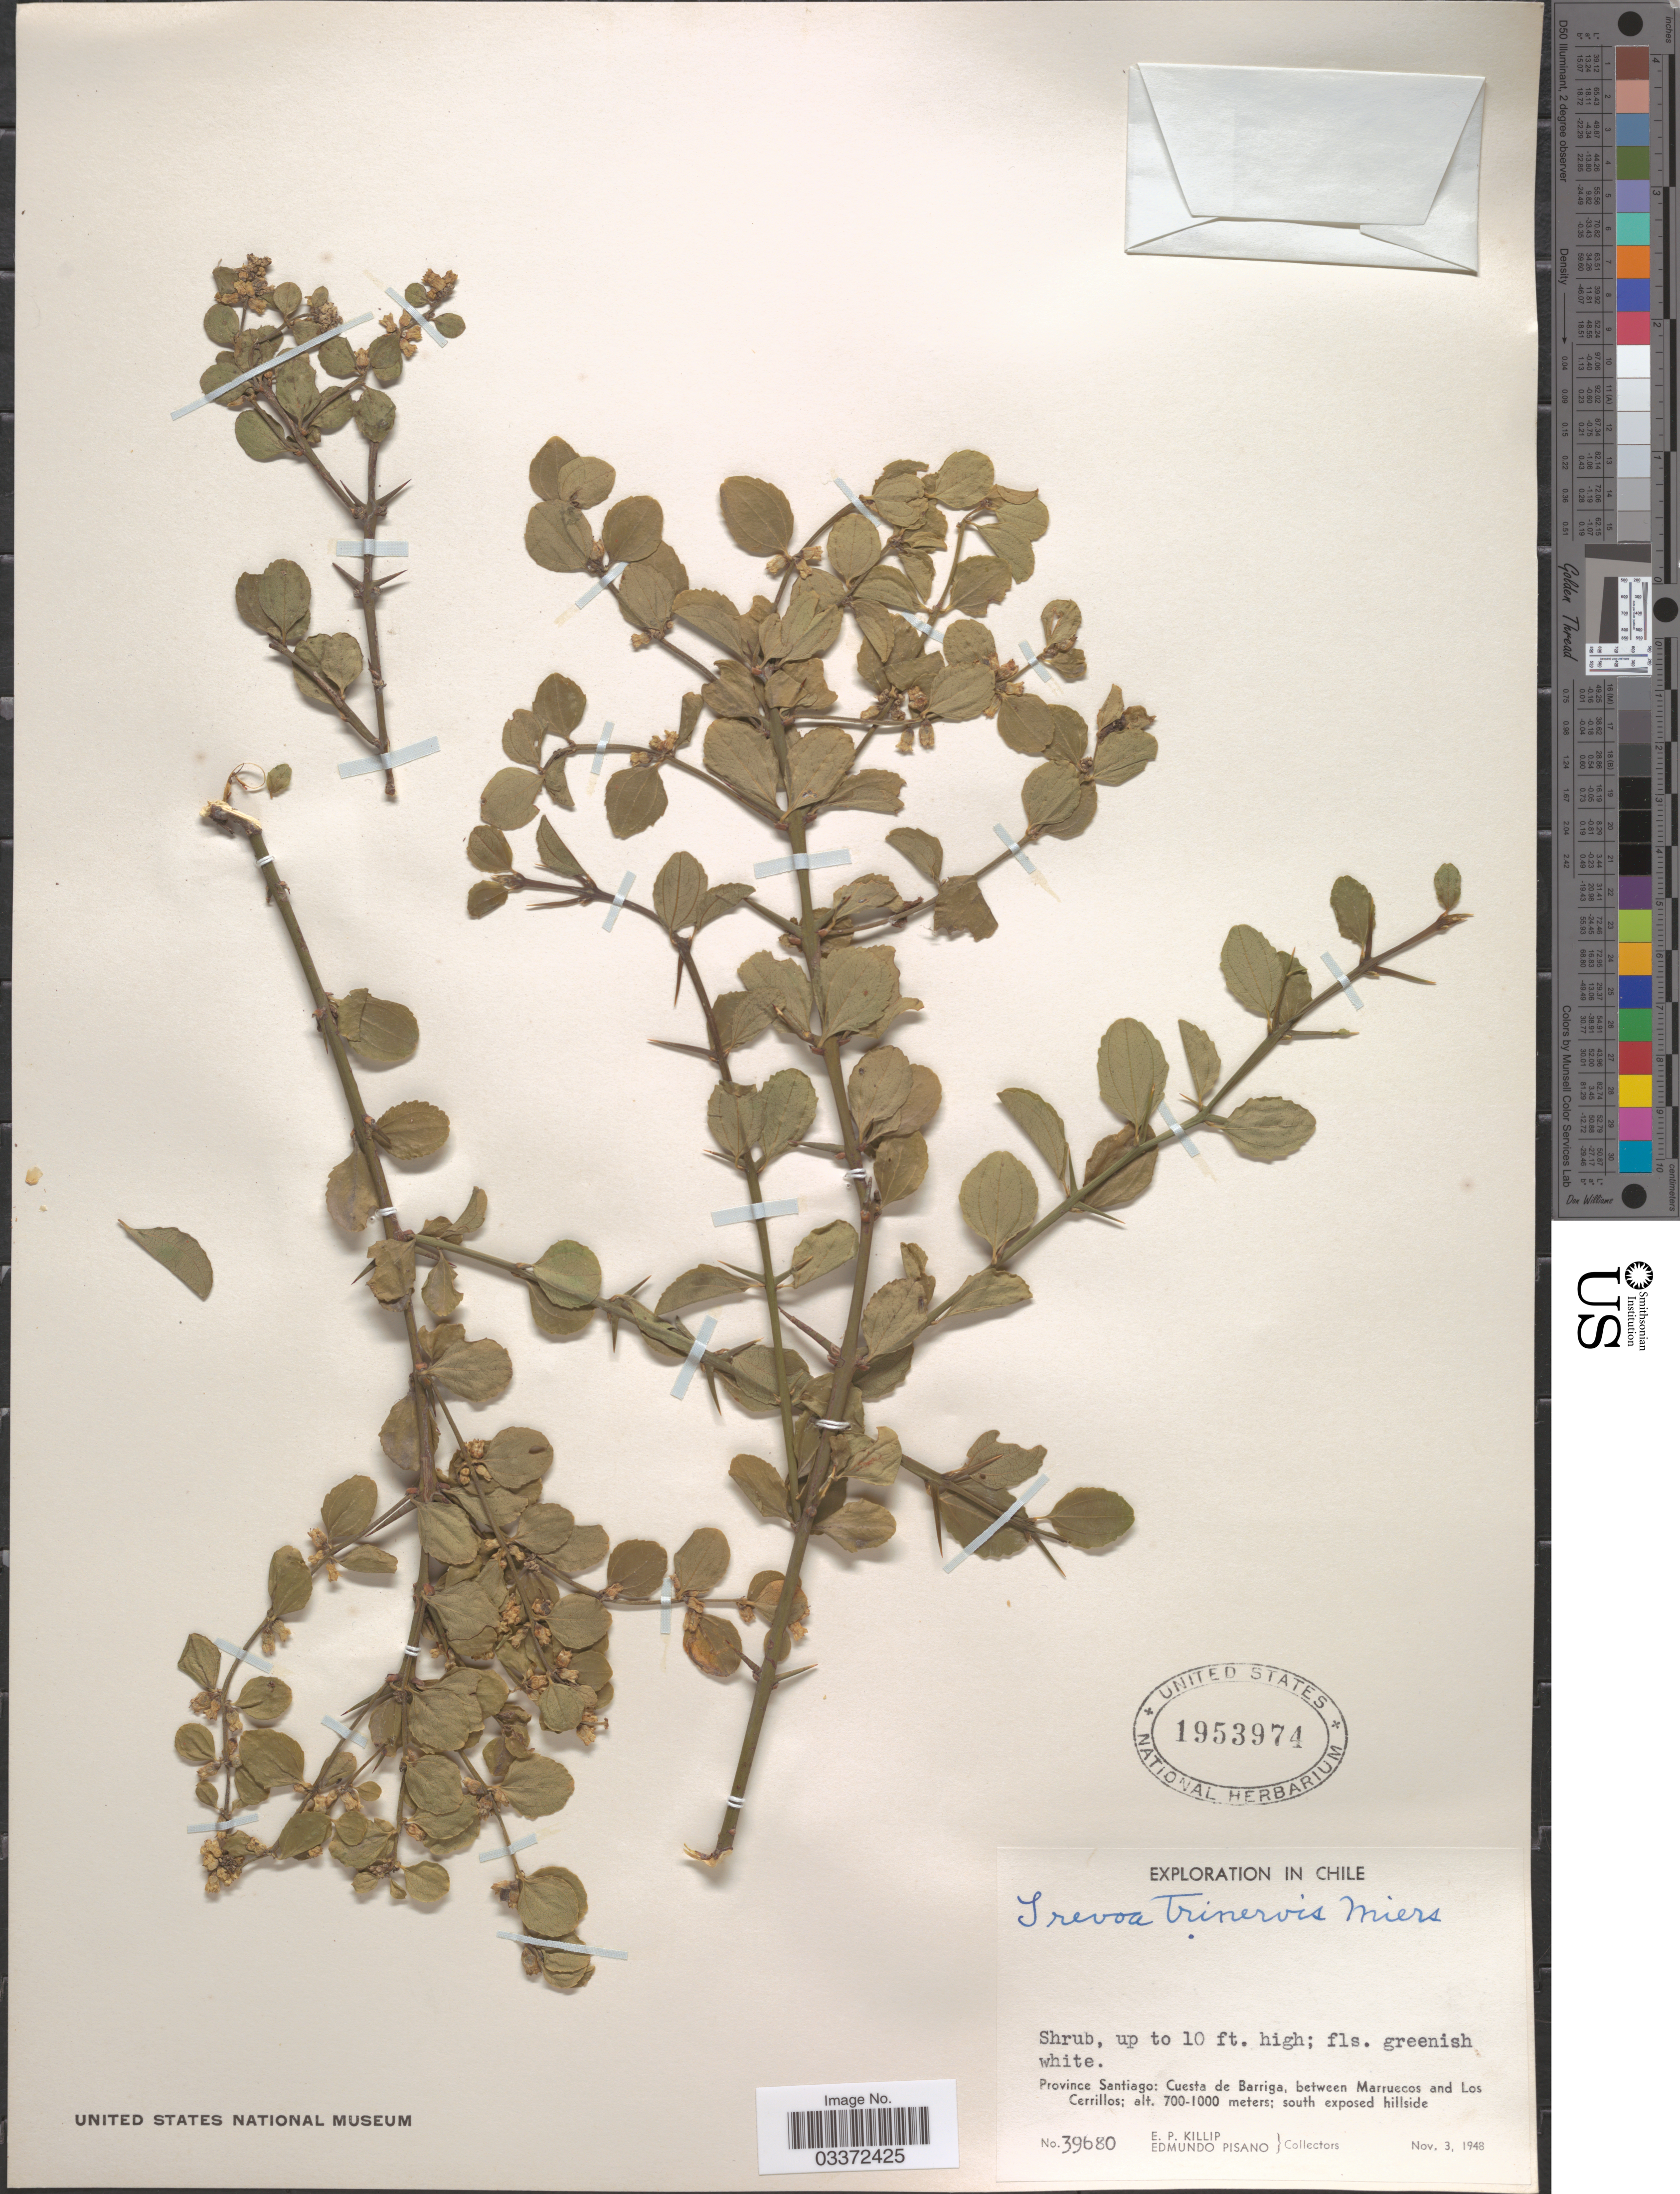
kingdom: Plantae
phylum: Tracheophyta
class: Magnoliopsida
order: Rosales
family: Rhamnaceae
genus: Trevoa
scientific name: Trevoa trinervia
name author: Gillies & Hook.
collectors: E. P. Killip & E. Pisano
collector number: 39680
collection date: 1948-11-03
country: Chile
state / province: Región Metropolitana (RM)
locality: Province Santiago: Cuesta de Barriga, between Marruecos and Los Cerrillos.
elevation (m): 700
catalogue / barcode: US 1953974